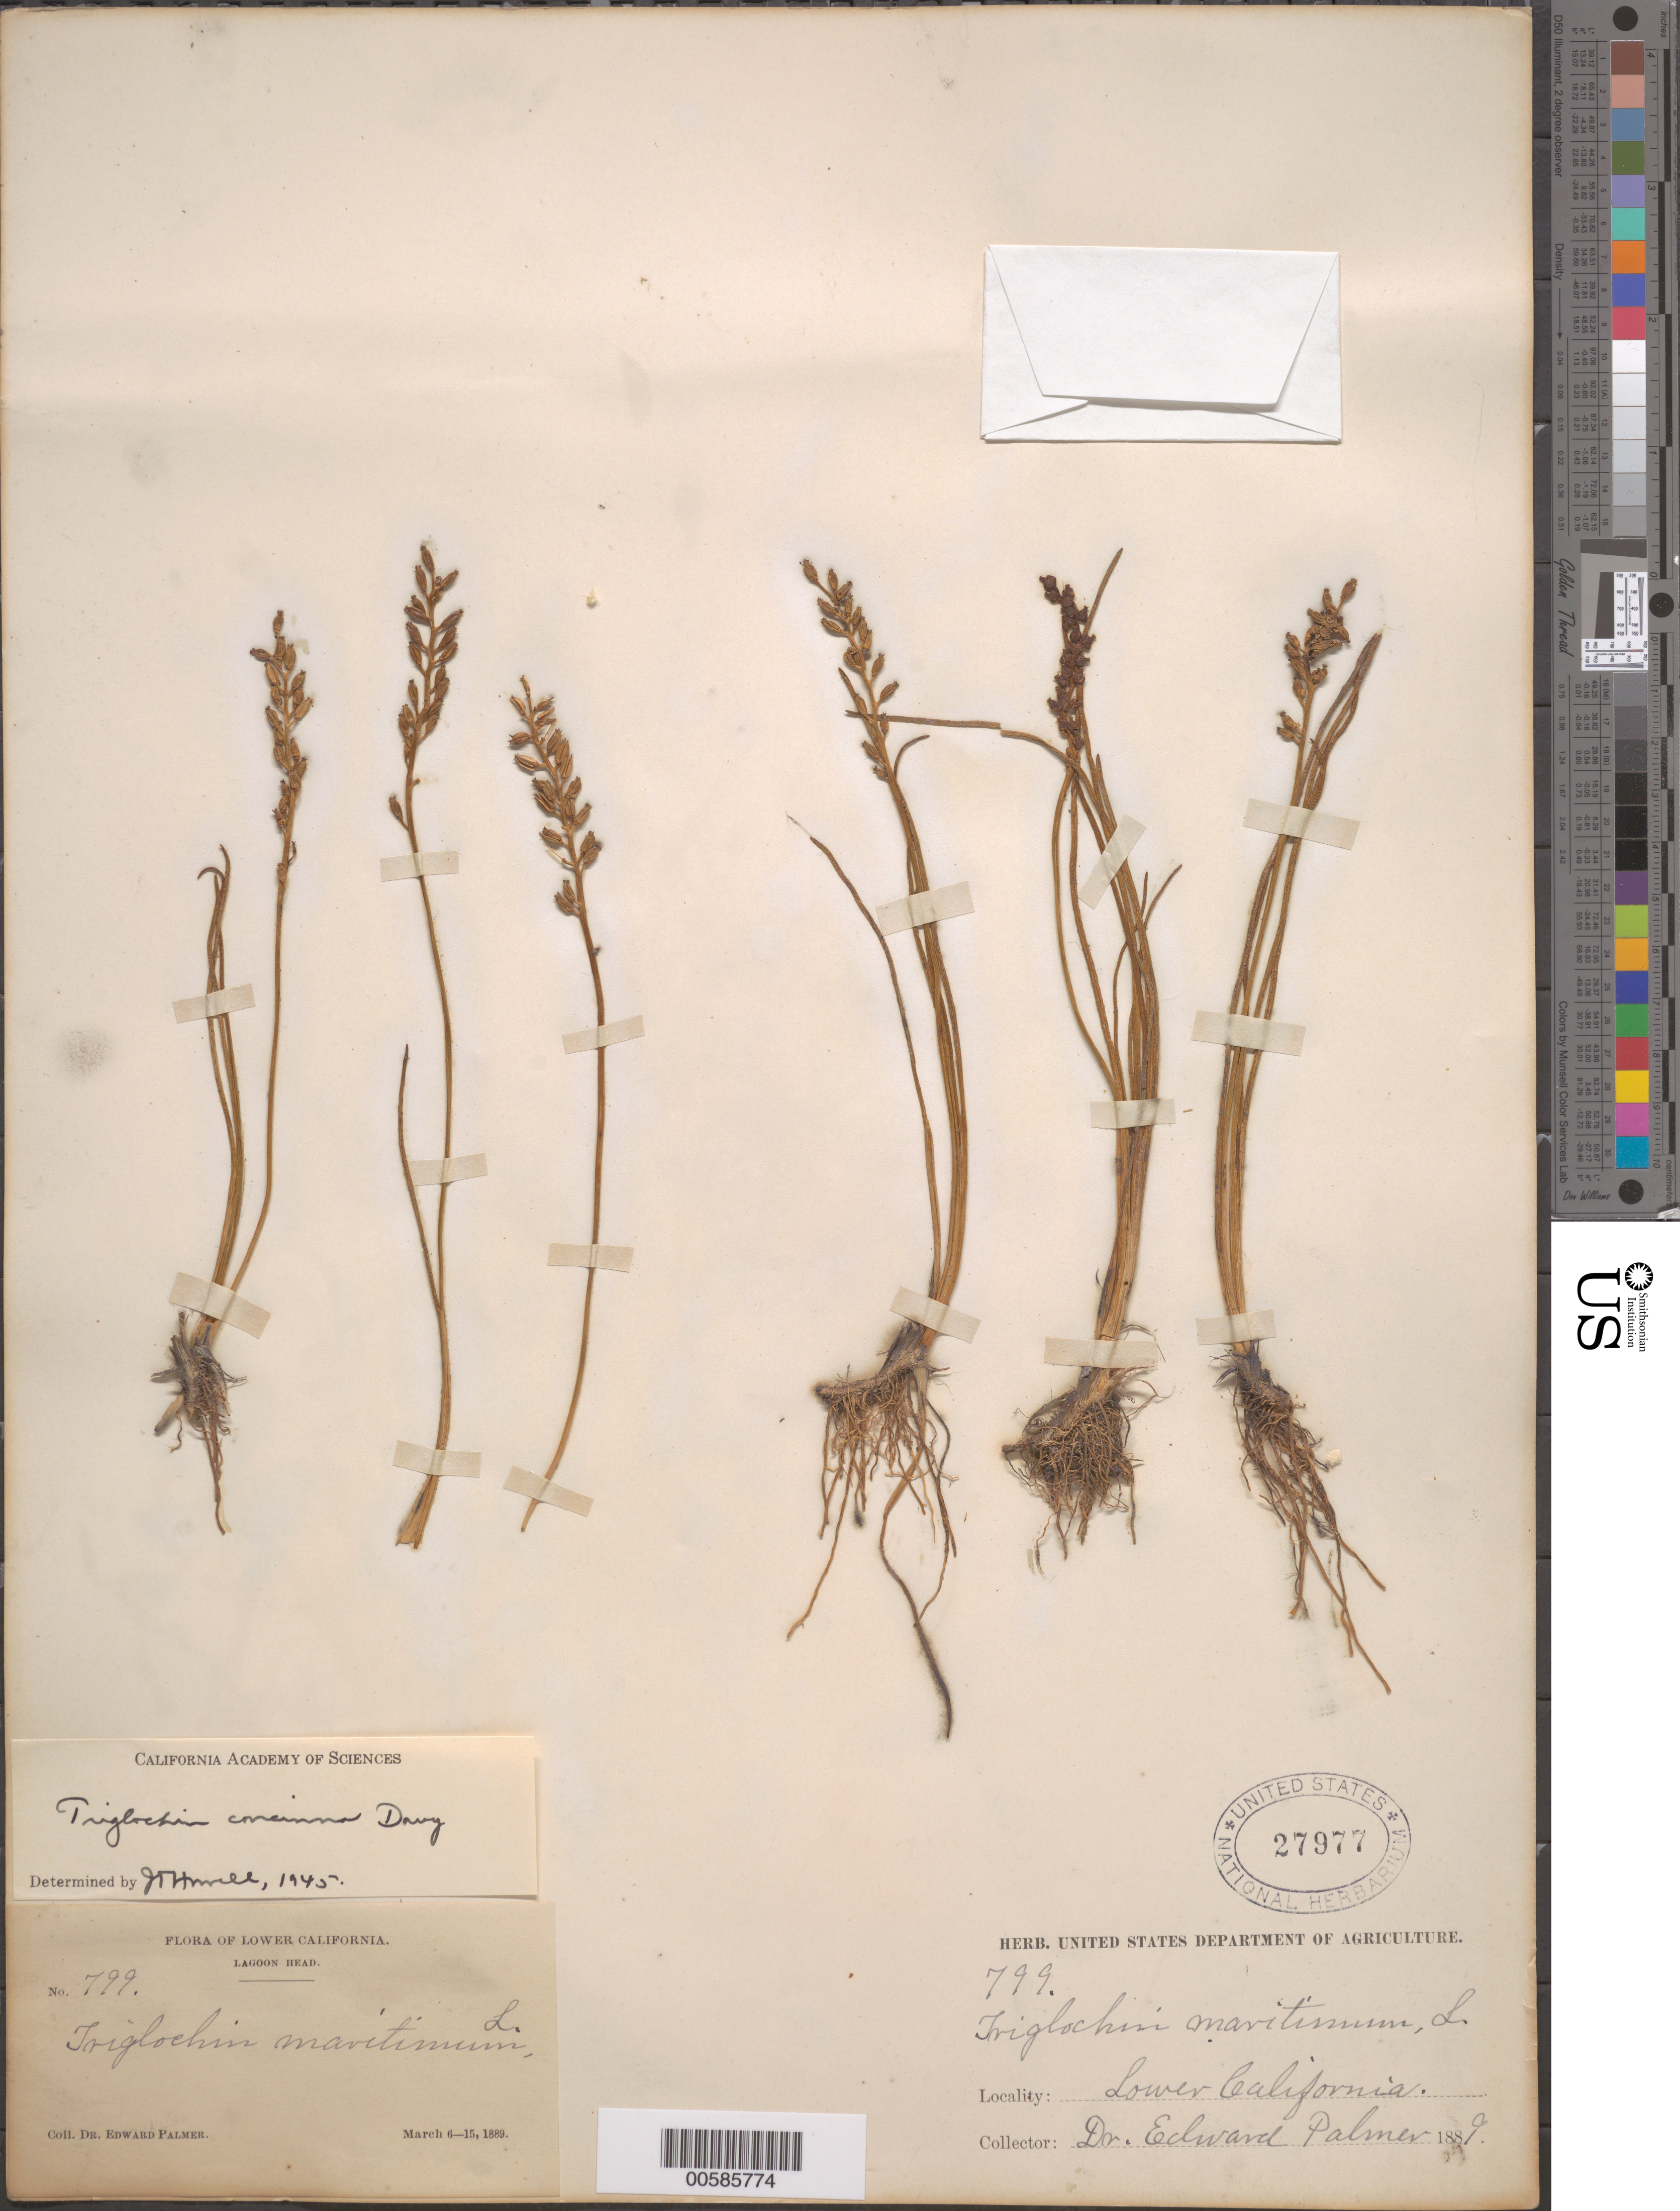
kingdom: Plantae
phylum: Tracheophyta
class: Liliopsida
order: Alismatales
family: Juncaginaceae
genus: Triglochin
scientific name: Triglochin concinna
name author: Davy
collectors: E. Palmer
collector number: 799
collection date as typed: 06 Mar 1889 to 15 Mar 1889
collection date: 1889-03-06/1889-03-15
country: United States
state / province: California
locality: Lagoon Head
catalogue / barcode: US 27977